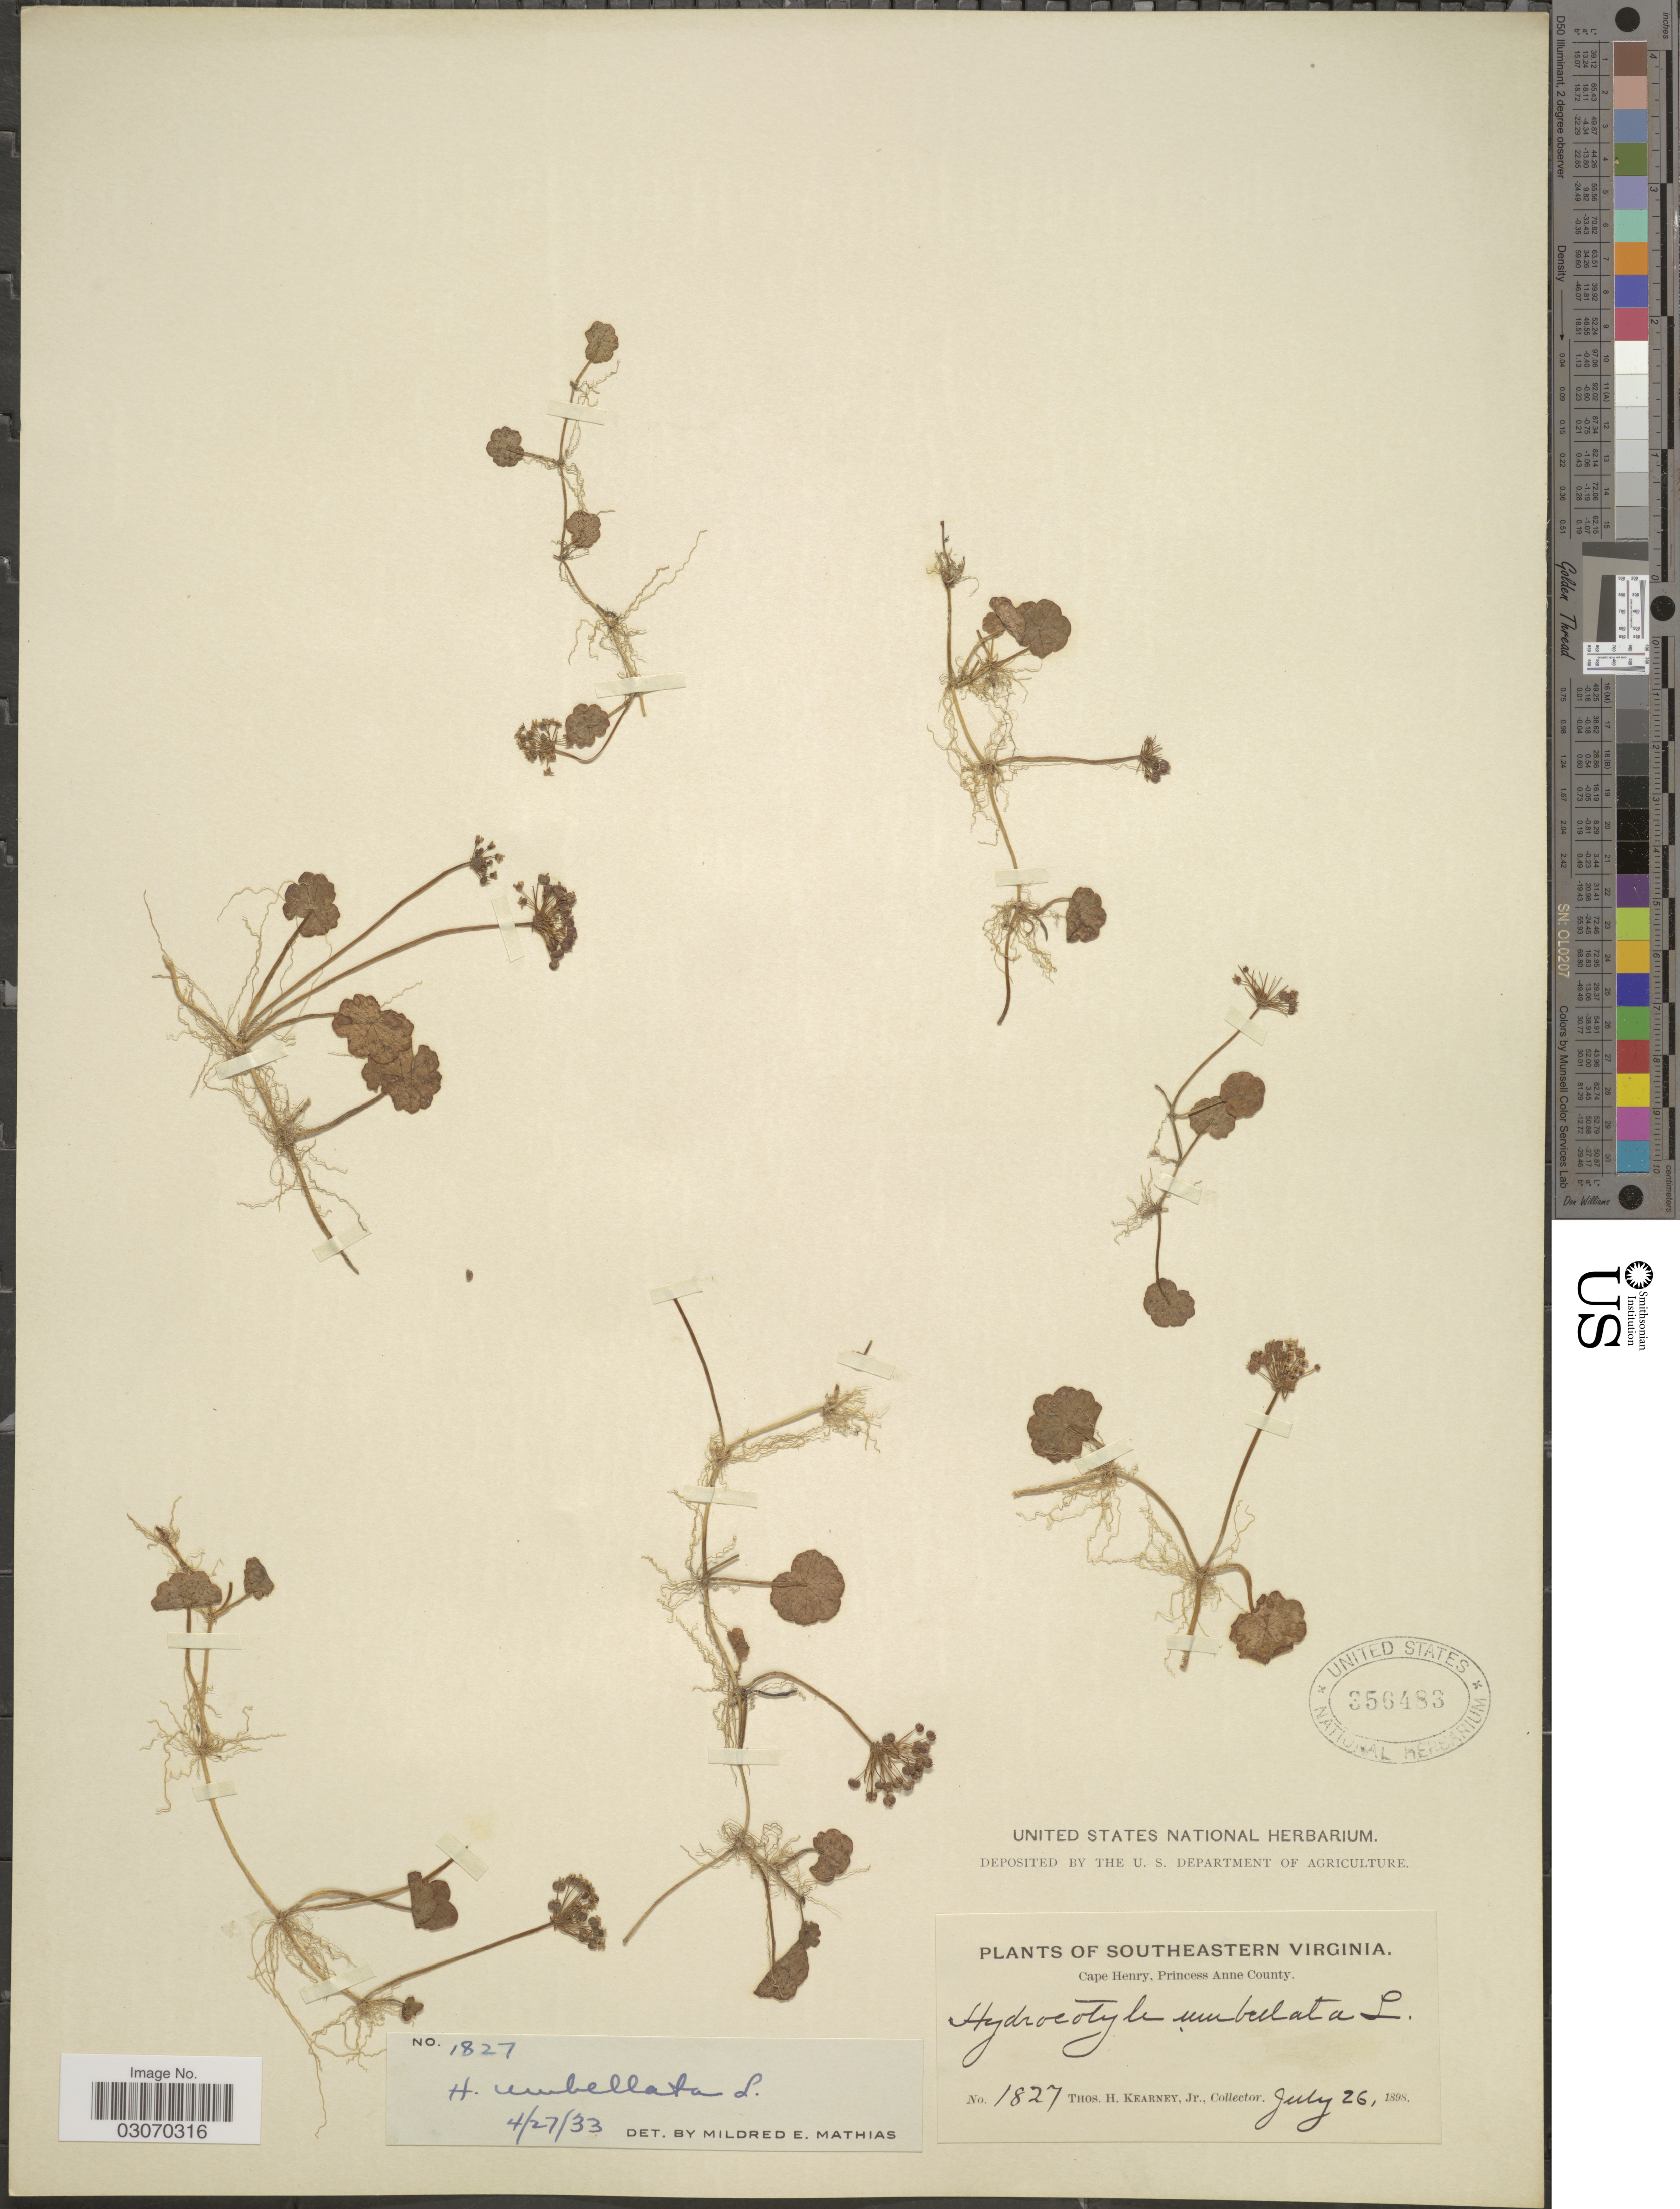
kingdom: Plantae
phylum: Tracheophyta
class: Magnoliopsida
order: Apiales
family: Araliaceae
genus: Hydrocotyle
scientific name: Hydrocotyle umbellata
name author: L.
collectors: T. H. Kearney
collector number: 1827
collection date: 1898-07-26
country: United States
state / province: Virginia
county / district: City of Virginia Beach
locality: Southeastern Virginia. Cape Henry, Princess Anne (=historic county name) County.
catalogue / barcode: US 356483